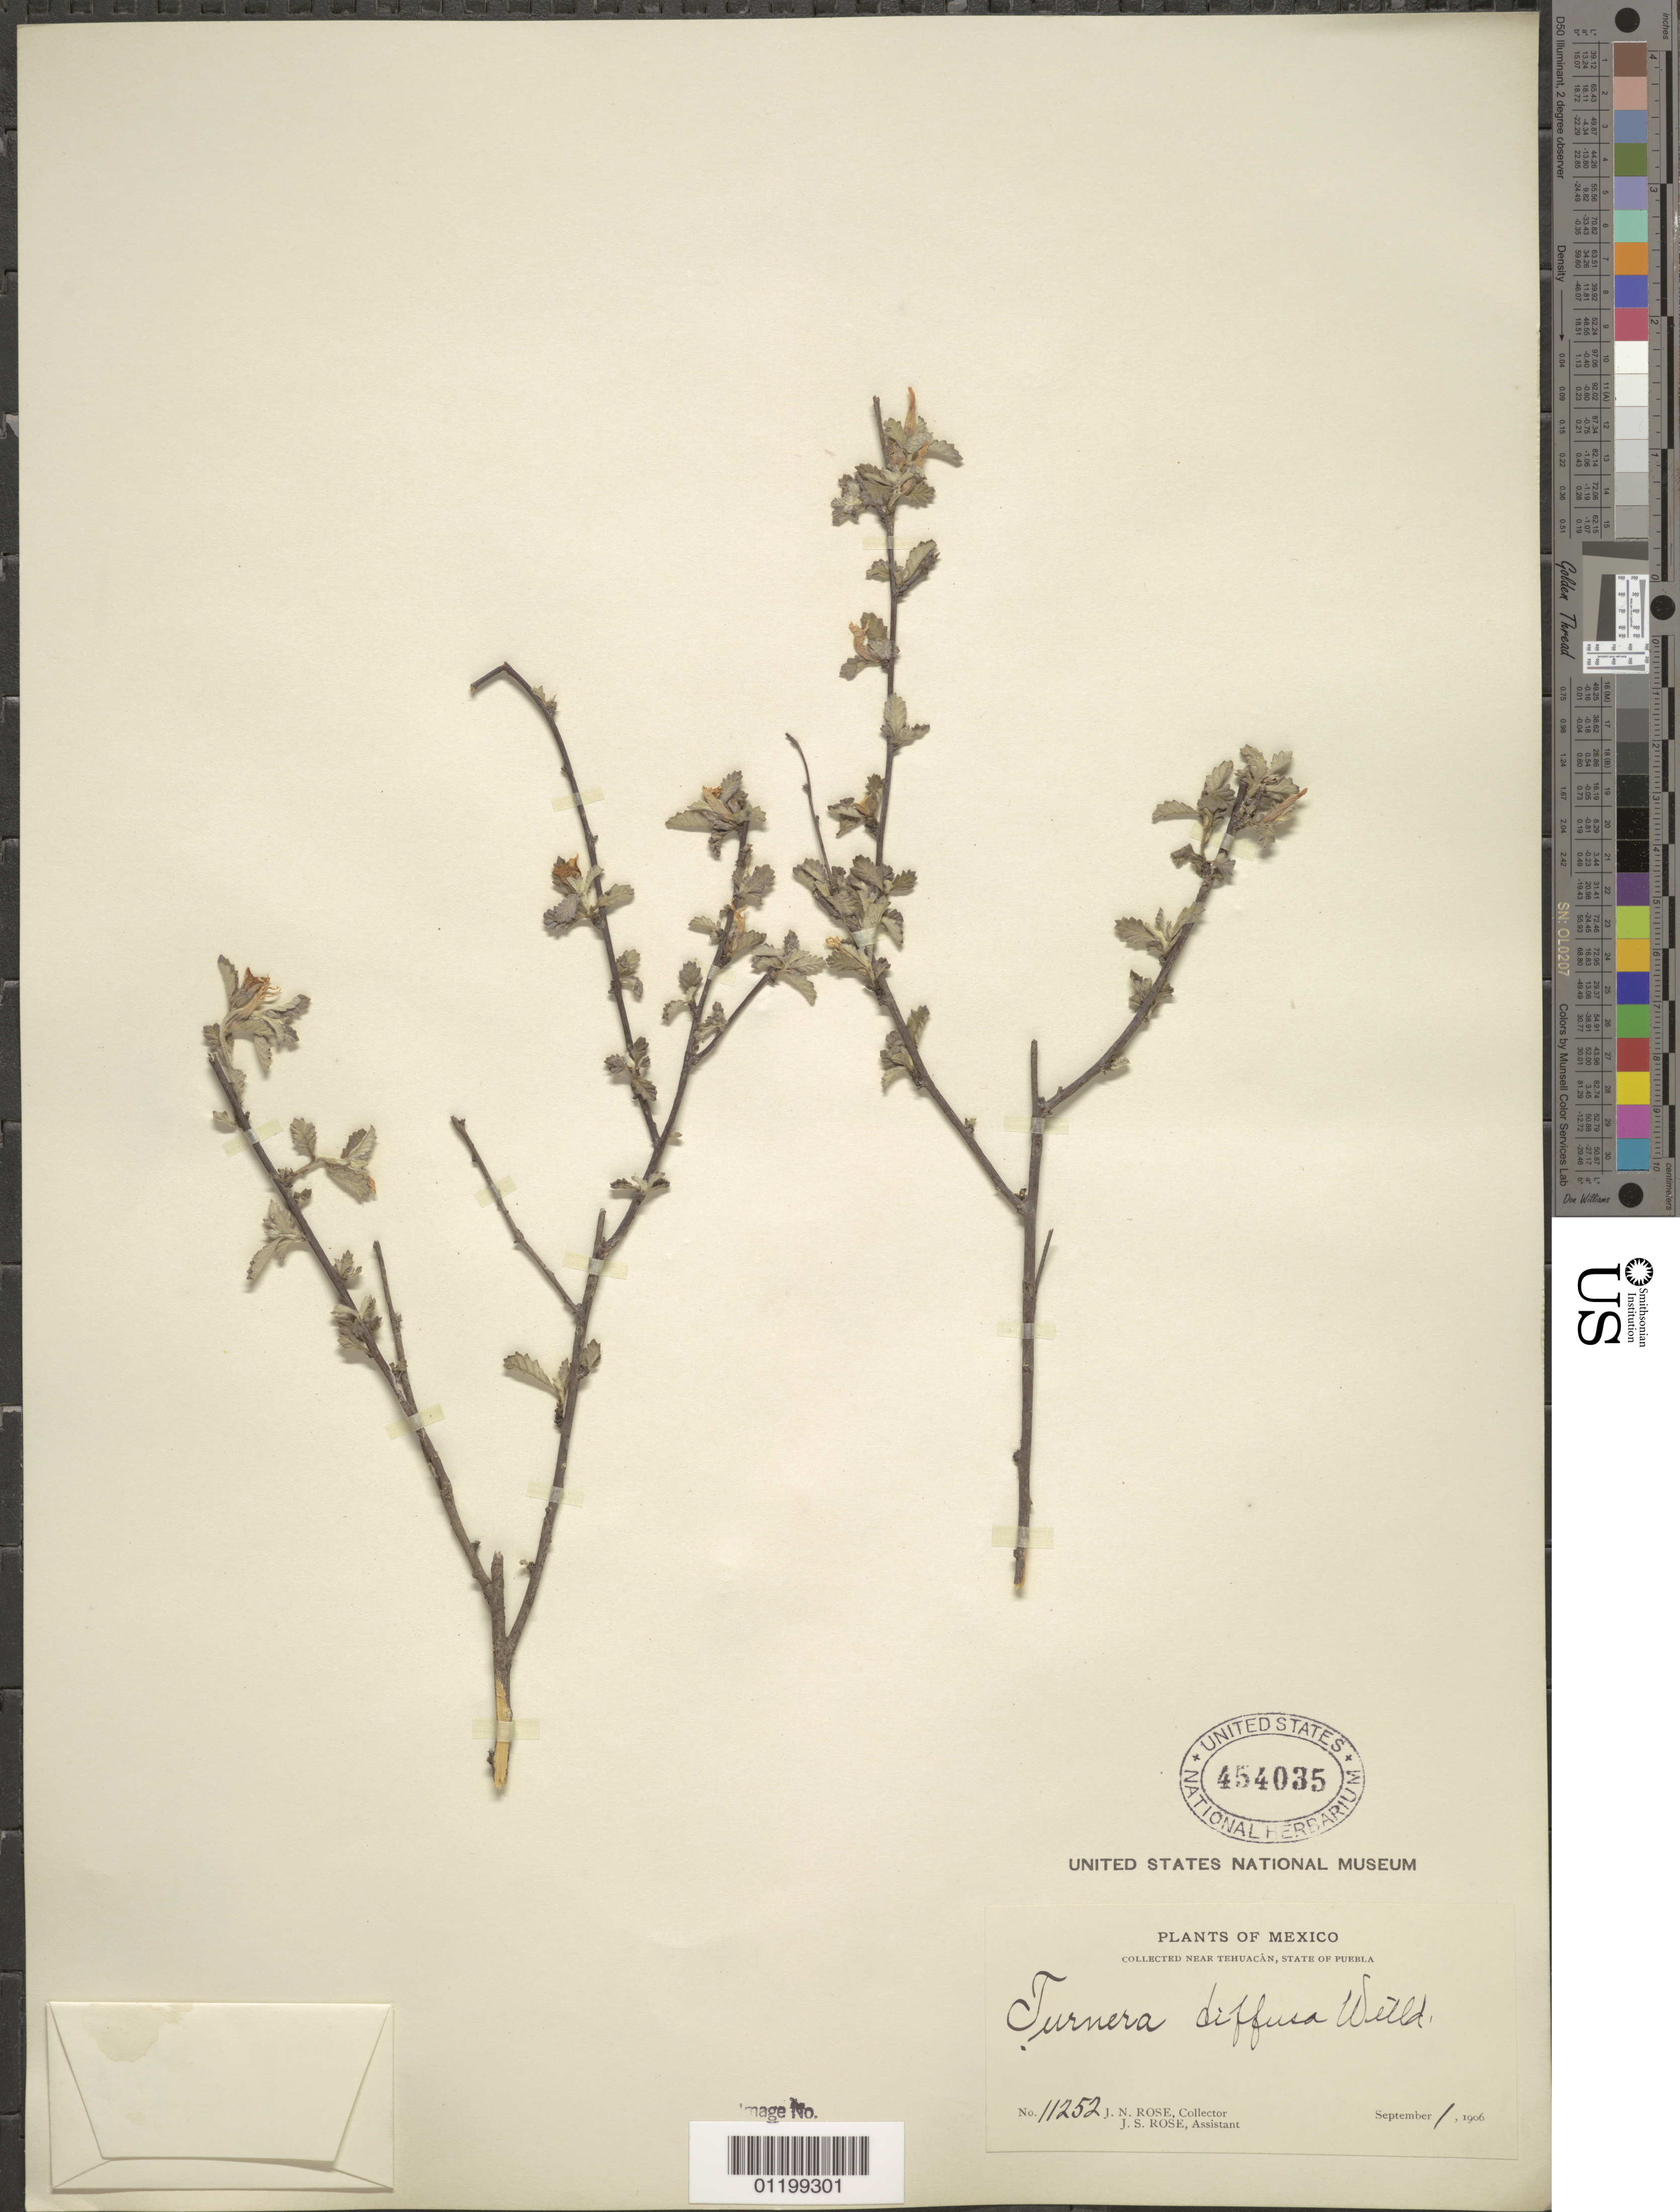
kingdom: Plantae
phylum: Tracheophyta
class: Magnoliopsida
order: Malpighiales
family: Turneraceae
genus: Turnera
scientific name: Turnera diffusa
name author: Willd. ex Schult.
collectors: J. N. Rose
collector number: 11252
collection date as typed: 01 Sep 1906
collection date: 1906-09-01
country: Mexico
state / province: Puebla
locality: Near Tehuacan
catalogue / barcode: US 454035